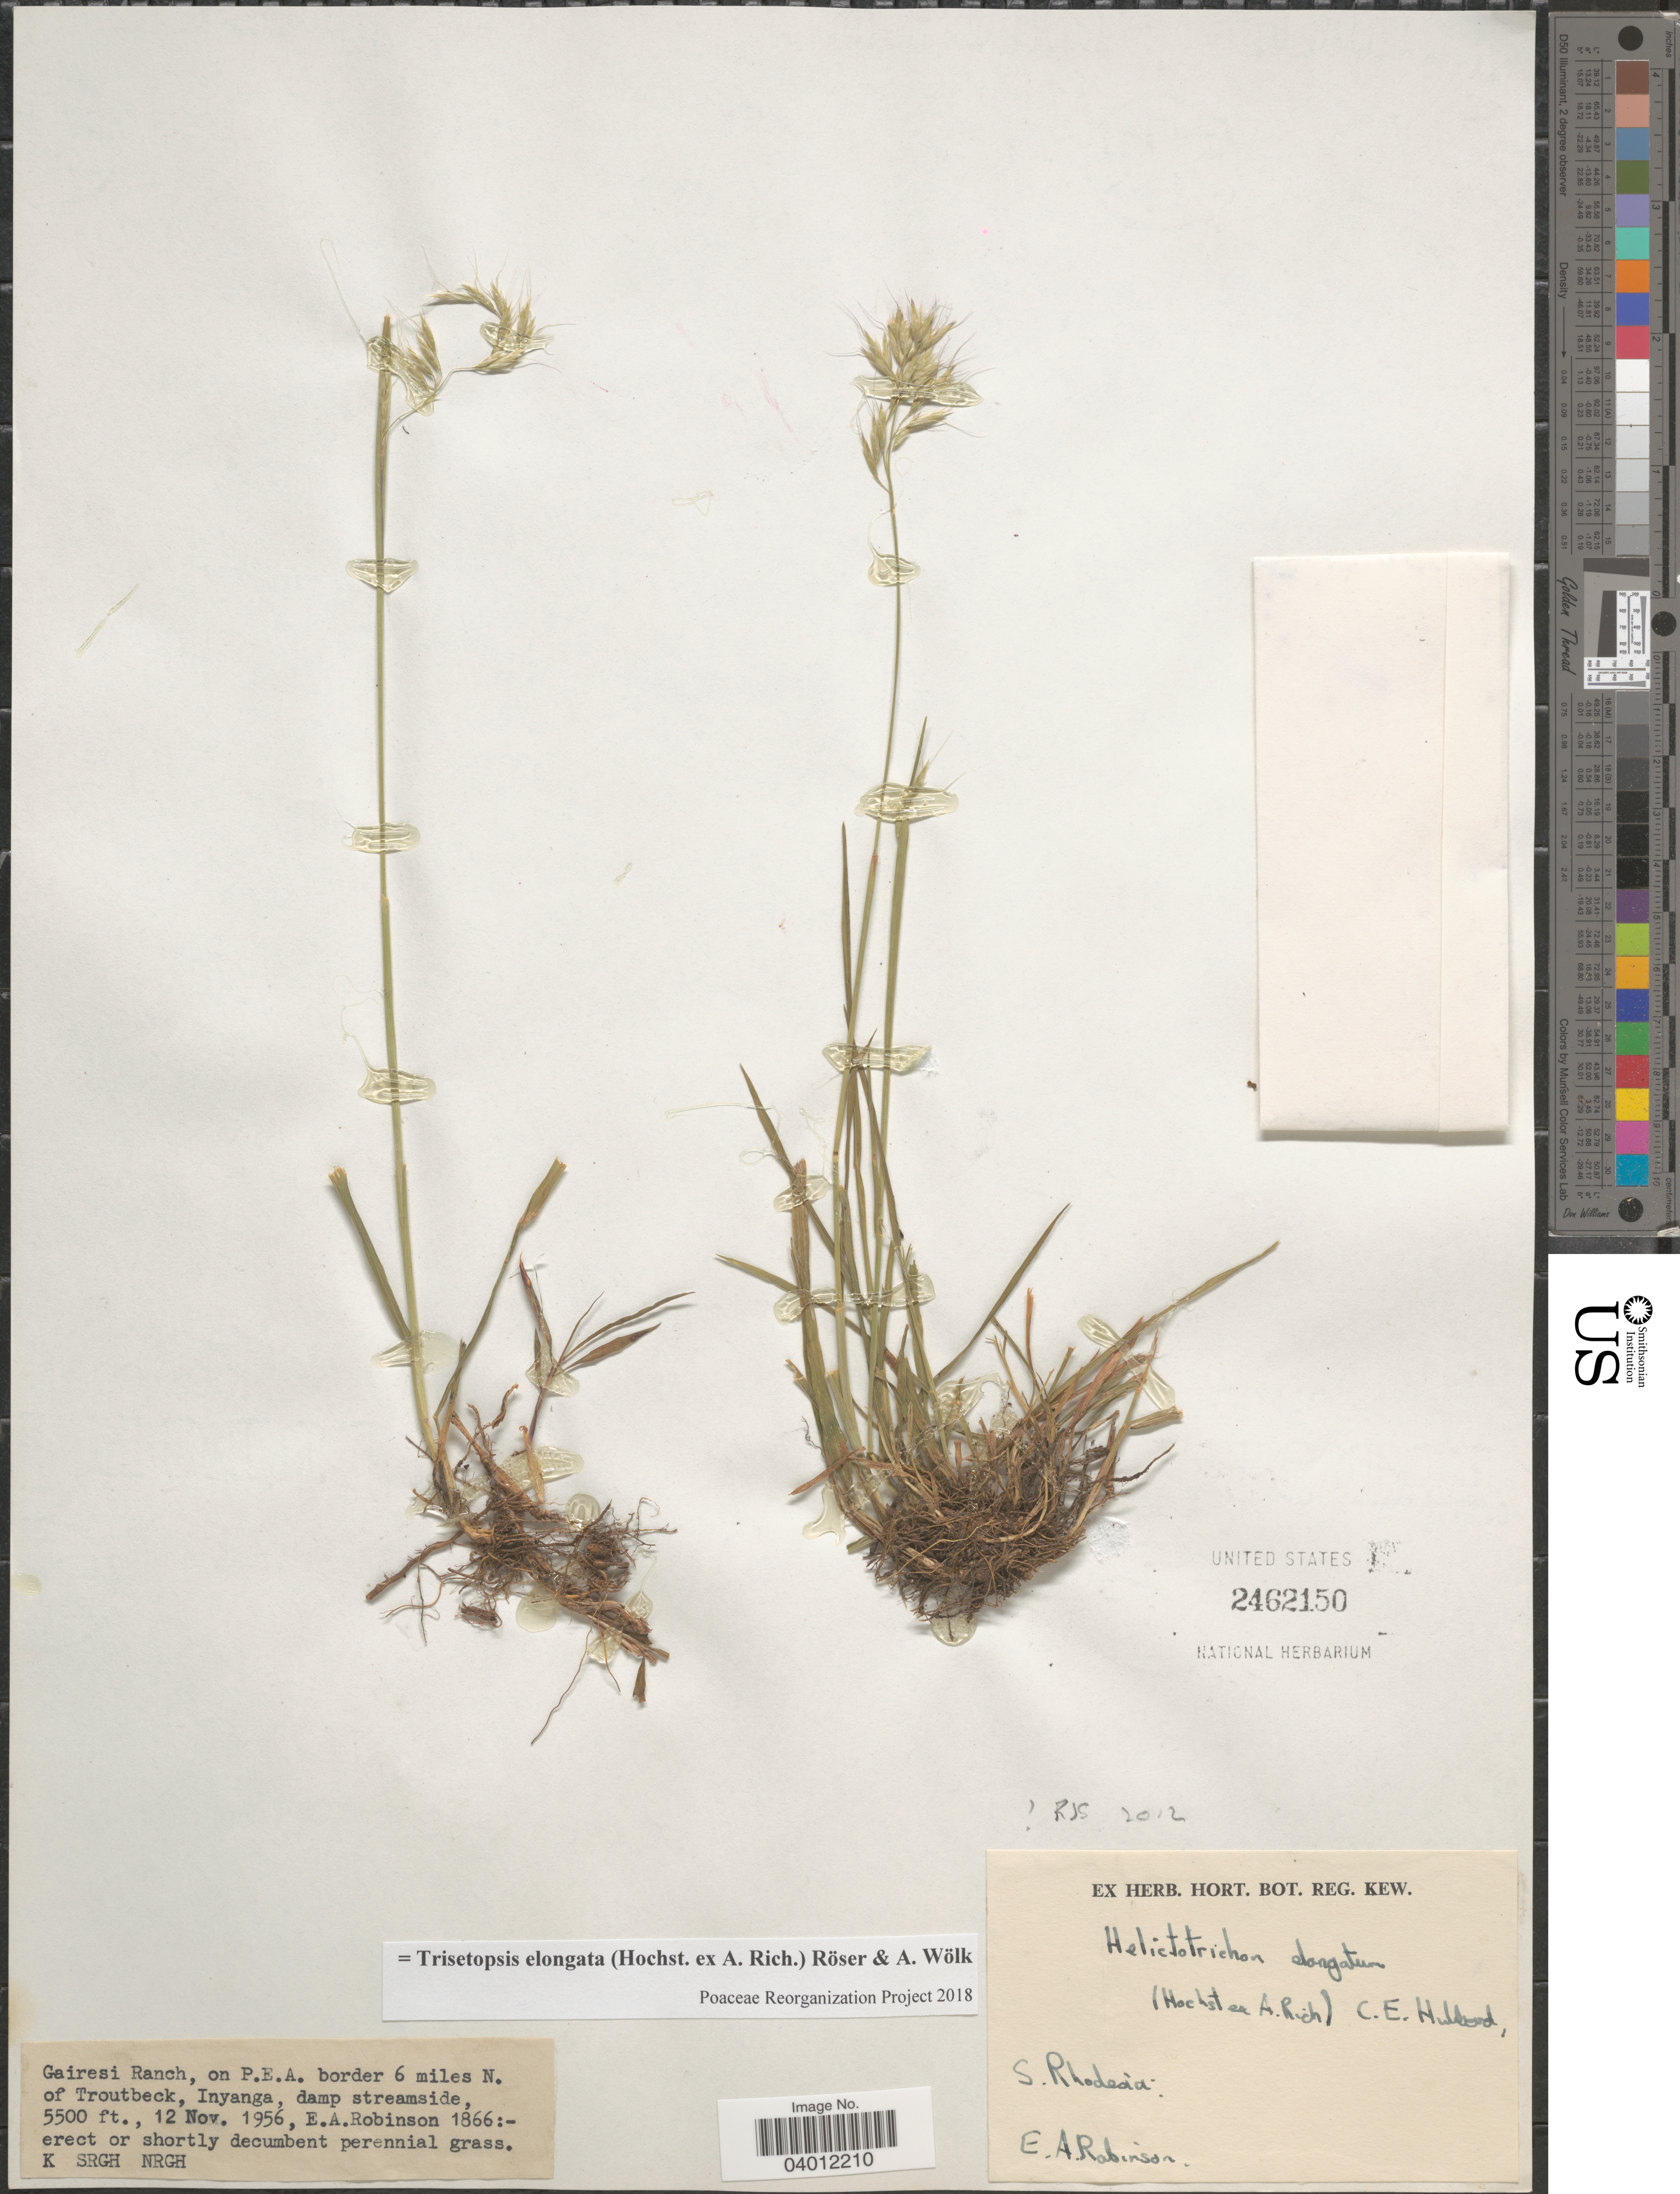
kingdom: Plantae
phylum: Tracheophyta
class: Liliopsida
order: Poales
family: Poaceae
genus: Trisetopsis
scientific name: Trisetopsis elongata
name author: (Hochst. ex A. Rich.) Röser & Wölk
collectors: E. A. Robinson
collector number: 1866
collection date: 1956-11-12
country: Zimbabwe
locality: S. Rhodesia. Gairesi Ranch, on P.E.A. border 6 miles N. of Troutbeck, Inyanga.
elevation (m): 1676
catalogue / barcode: US 2462150